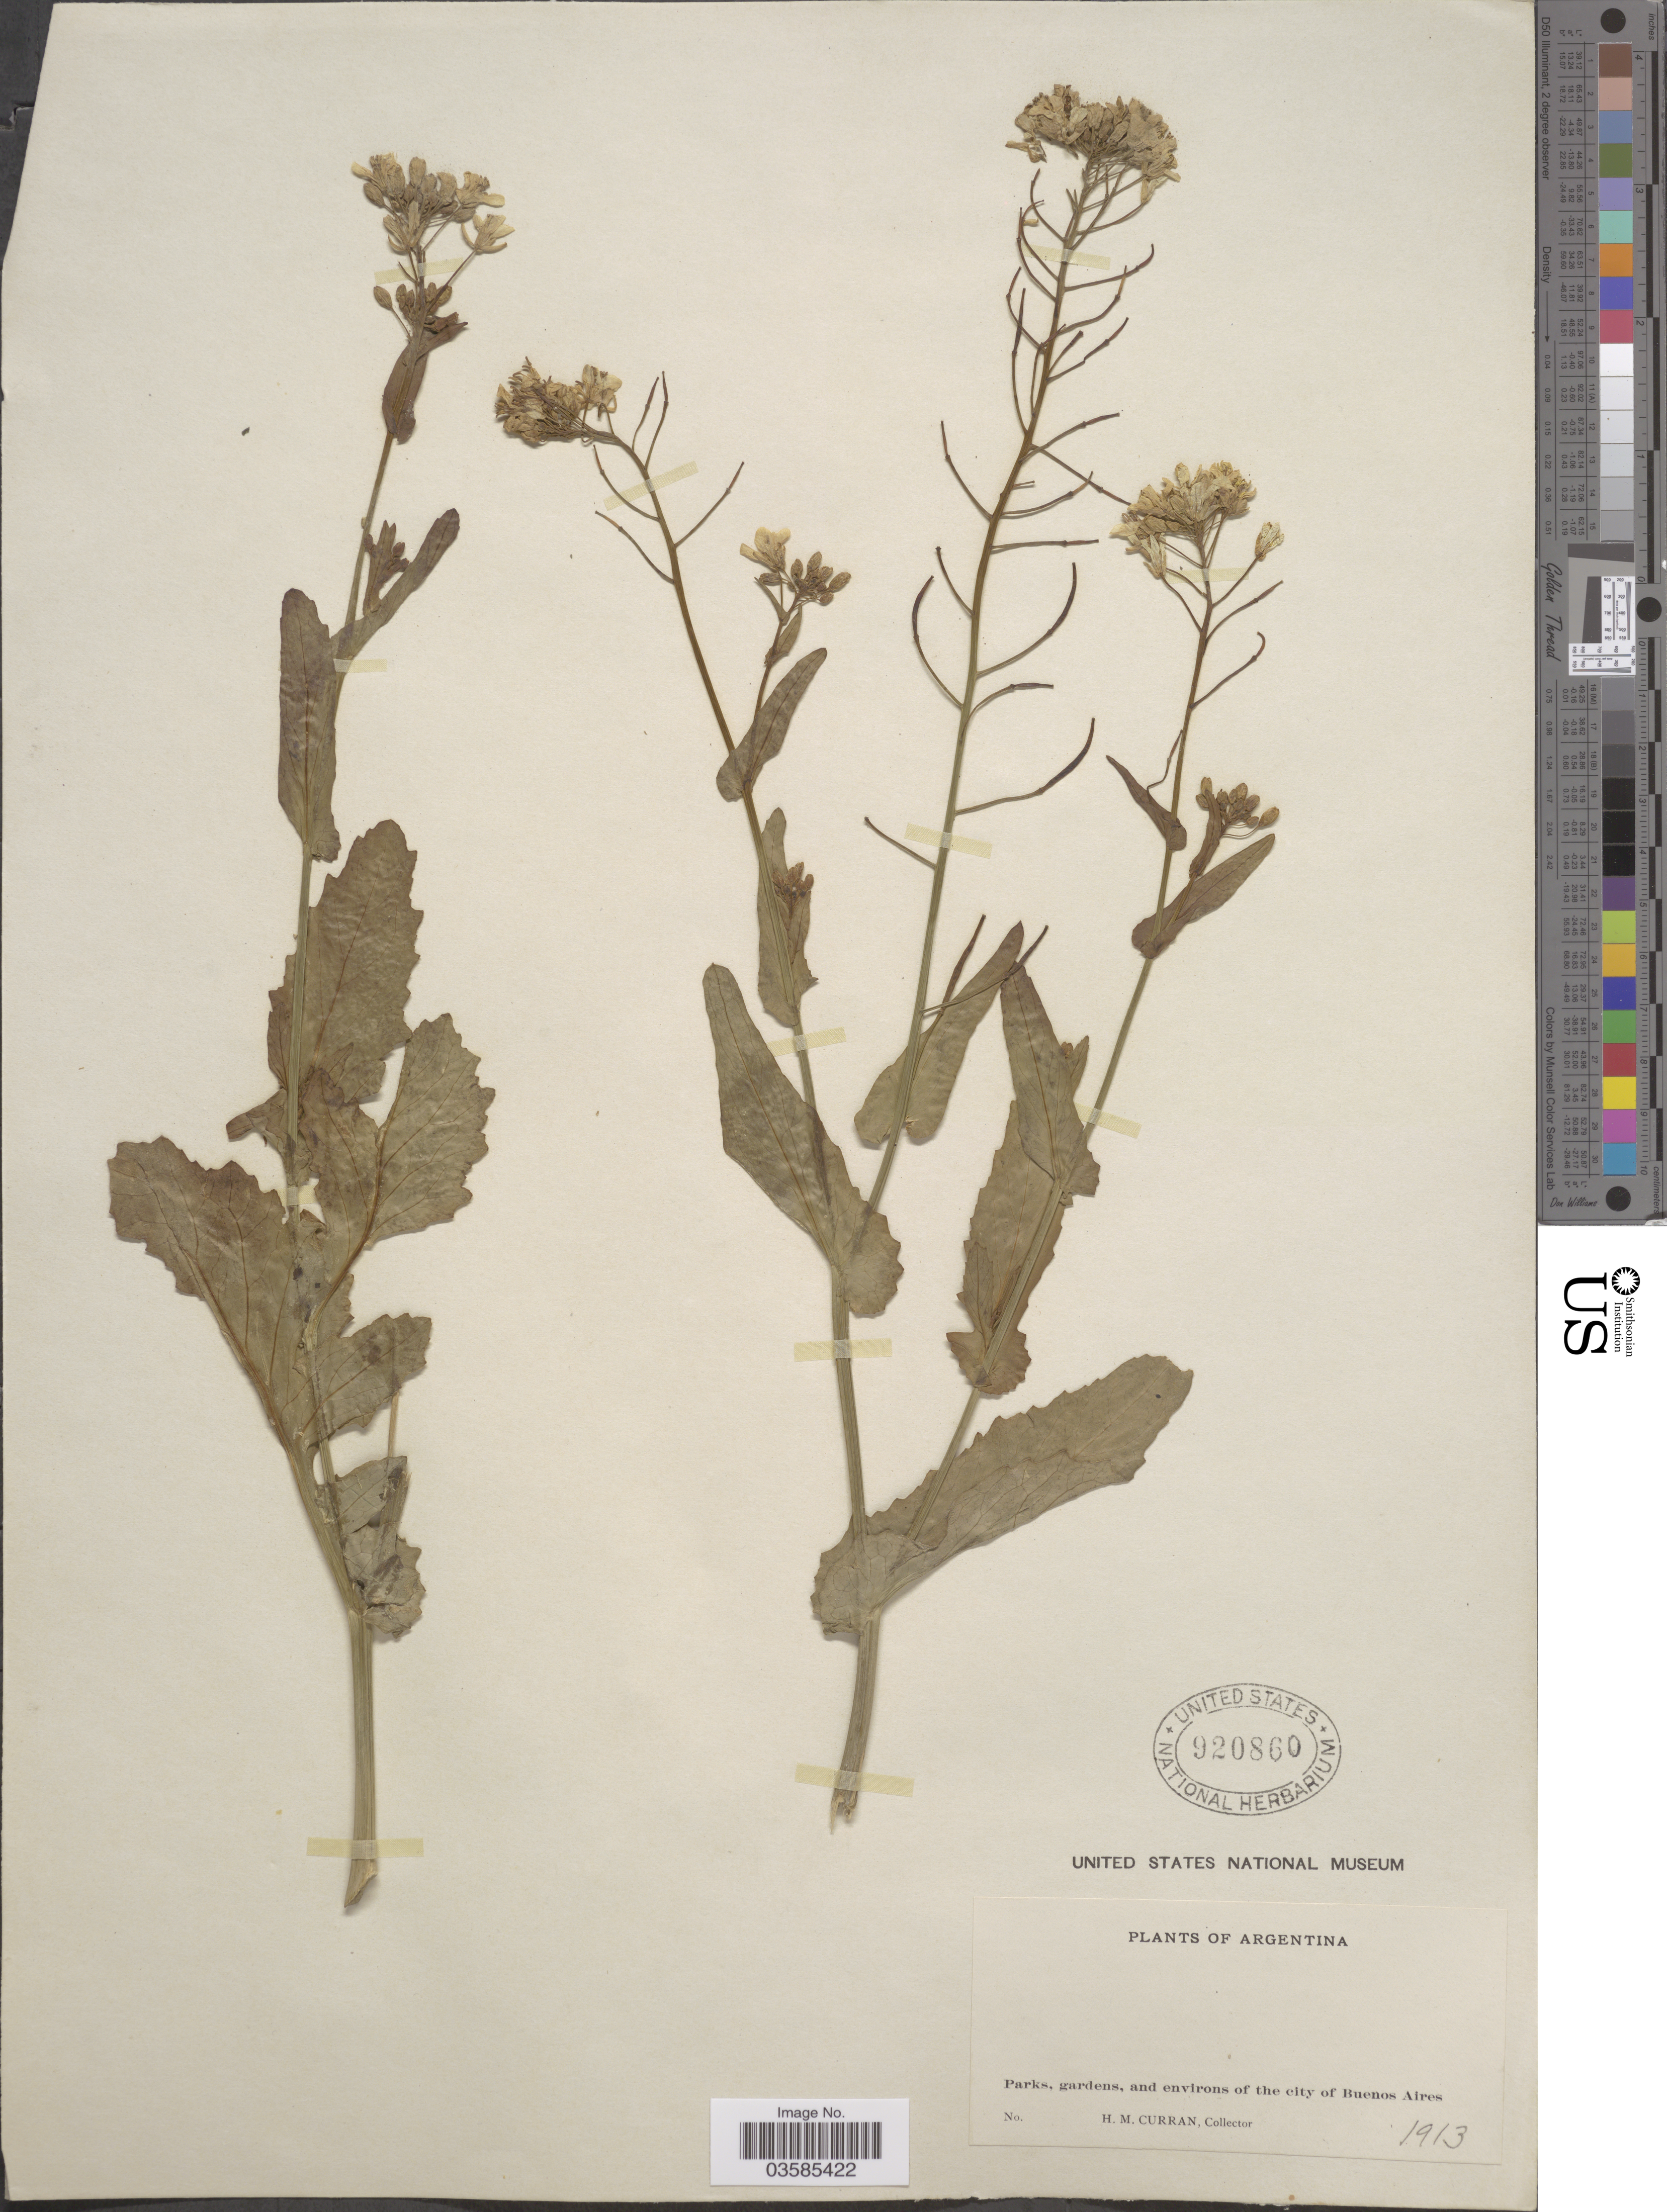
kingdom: Plantae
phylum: Tracheophyta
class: Magnoliopsida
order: Brassicales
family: Brassicaceae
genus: Brassica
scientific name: Brassica campestris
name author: L.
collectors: H. M. Curran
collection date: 1913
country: Argentina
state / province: Buenos Aires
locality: Parks, gardens, and environs of the city of Buenos Aires.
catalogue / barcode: US 920860